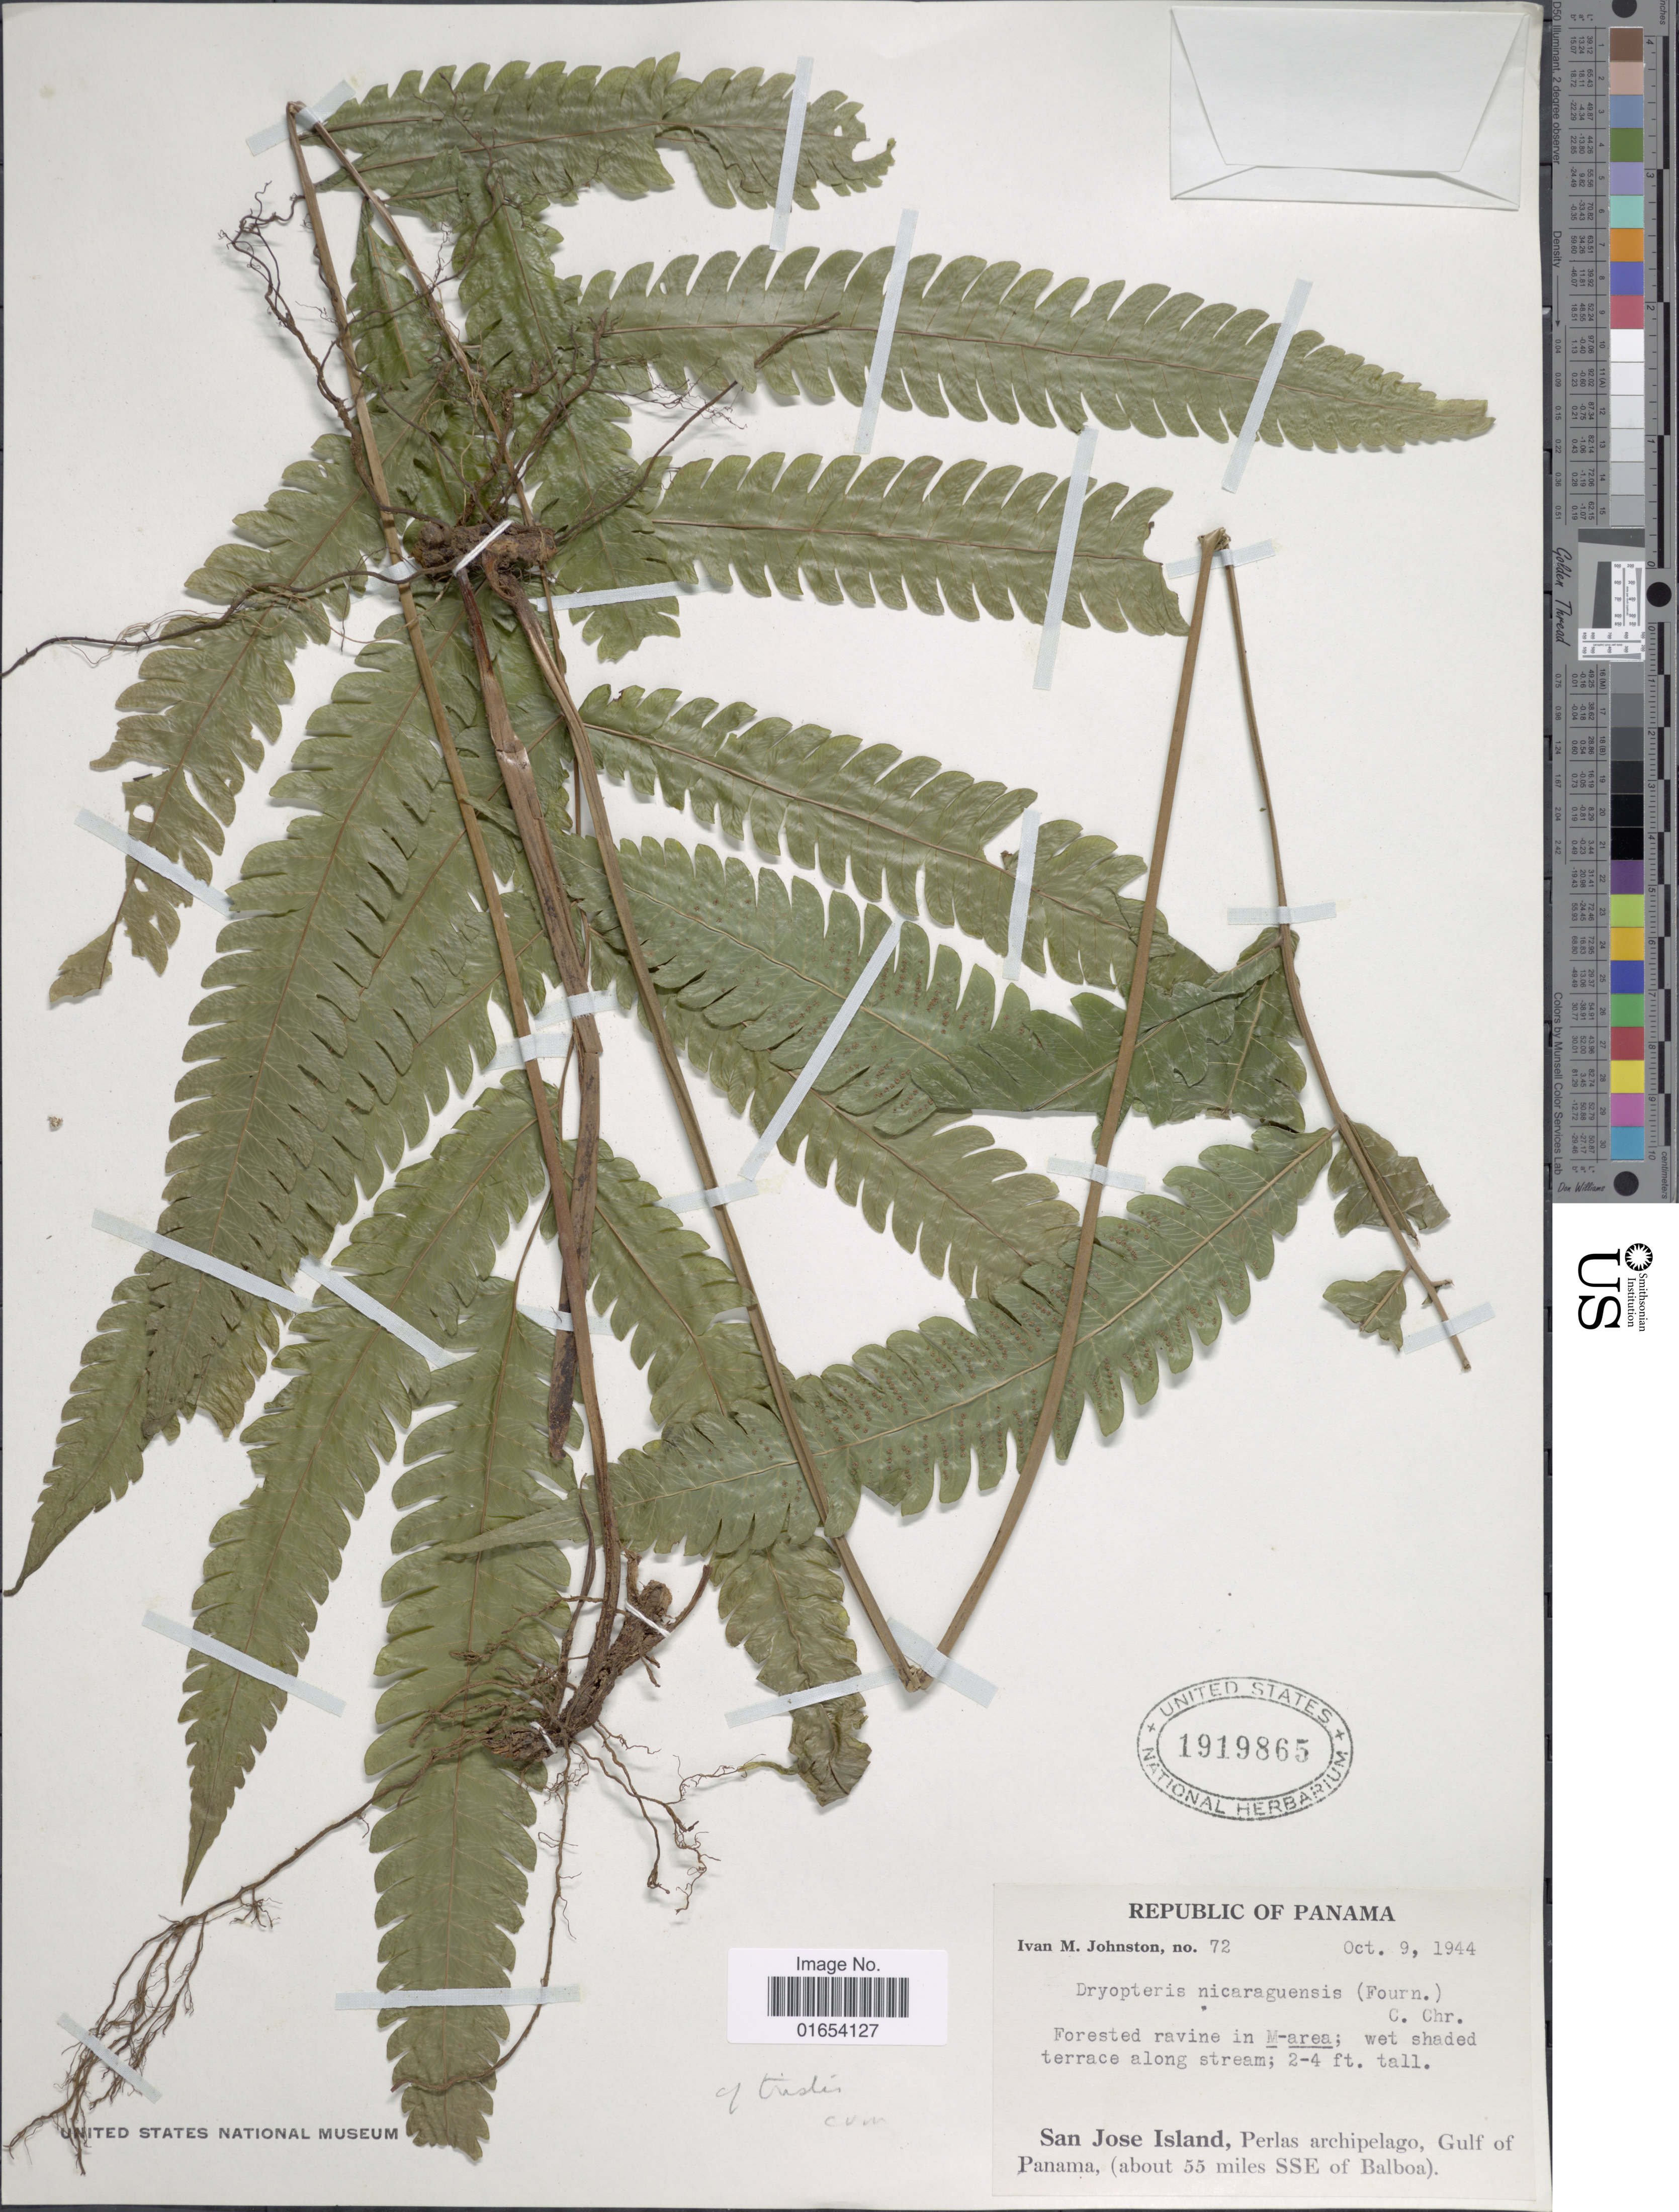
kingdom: Plantae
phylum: Tracheophyta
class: Polypodiopsida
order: Polypodiales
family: Thelypteridaceae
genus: Goniopteris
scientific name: Goniopteris nicaraguensis (C. Chr.) comb. nov., ined 2015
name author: (C. Chr.)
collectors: I.M. Johnston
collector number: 72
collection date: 1944-10-09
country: Panama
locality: Forested ravine in M-area: wet shaded terrace along stream; 2- 4 ft. tall, San Jose Island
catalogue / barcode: US 1919865